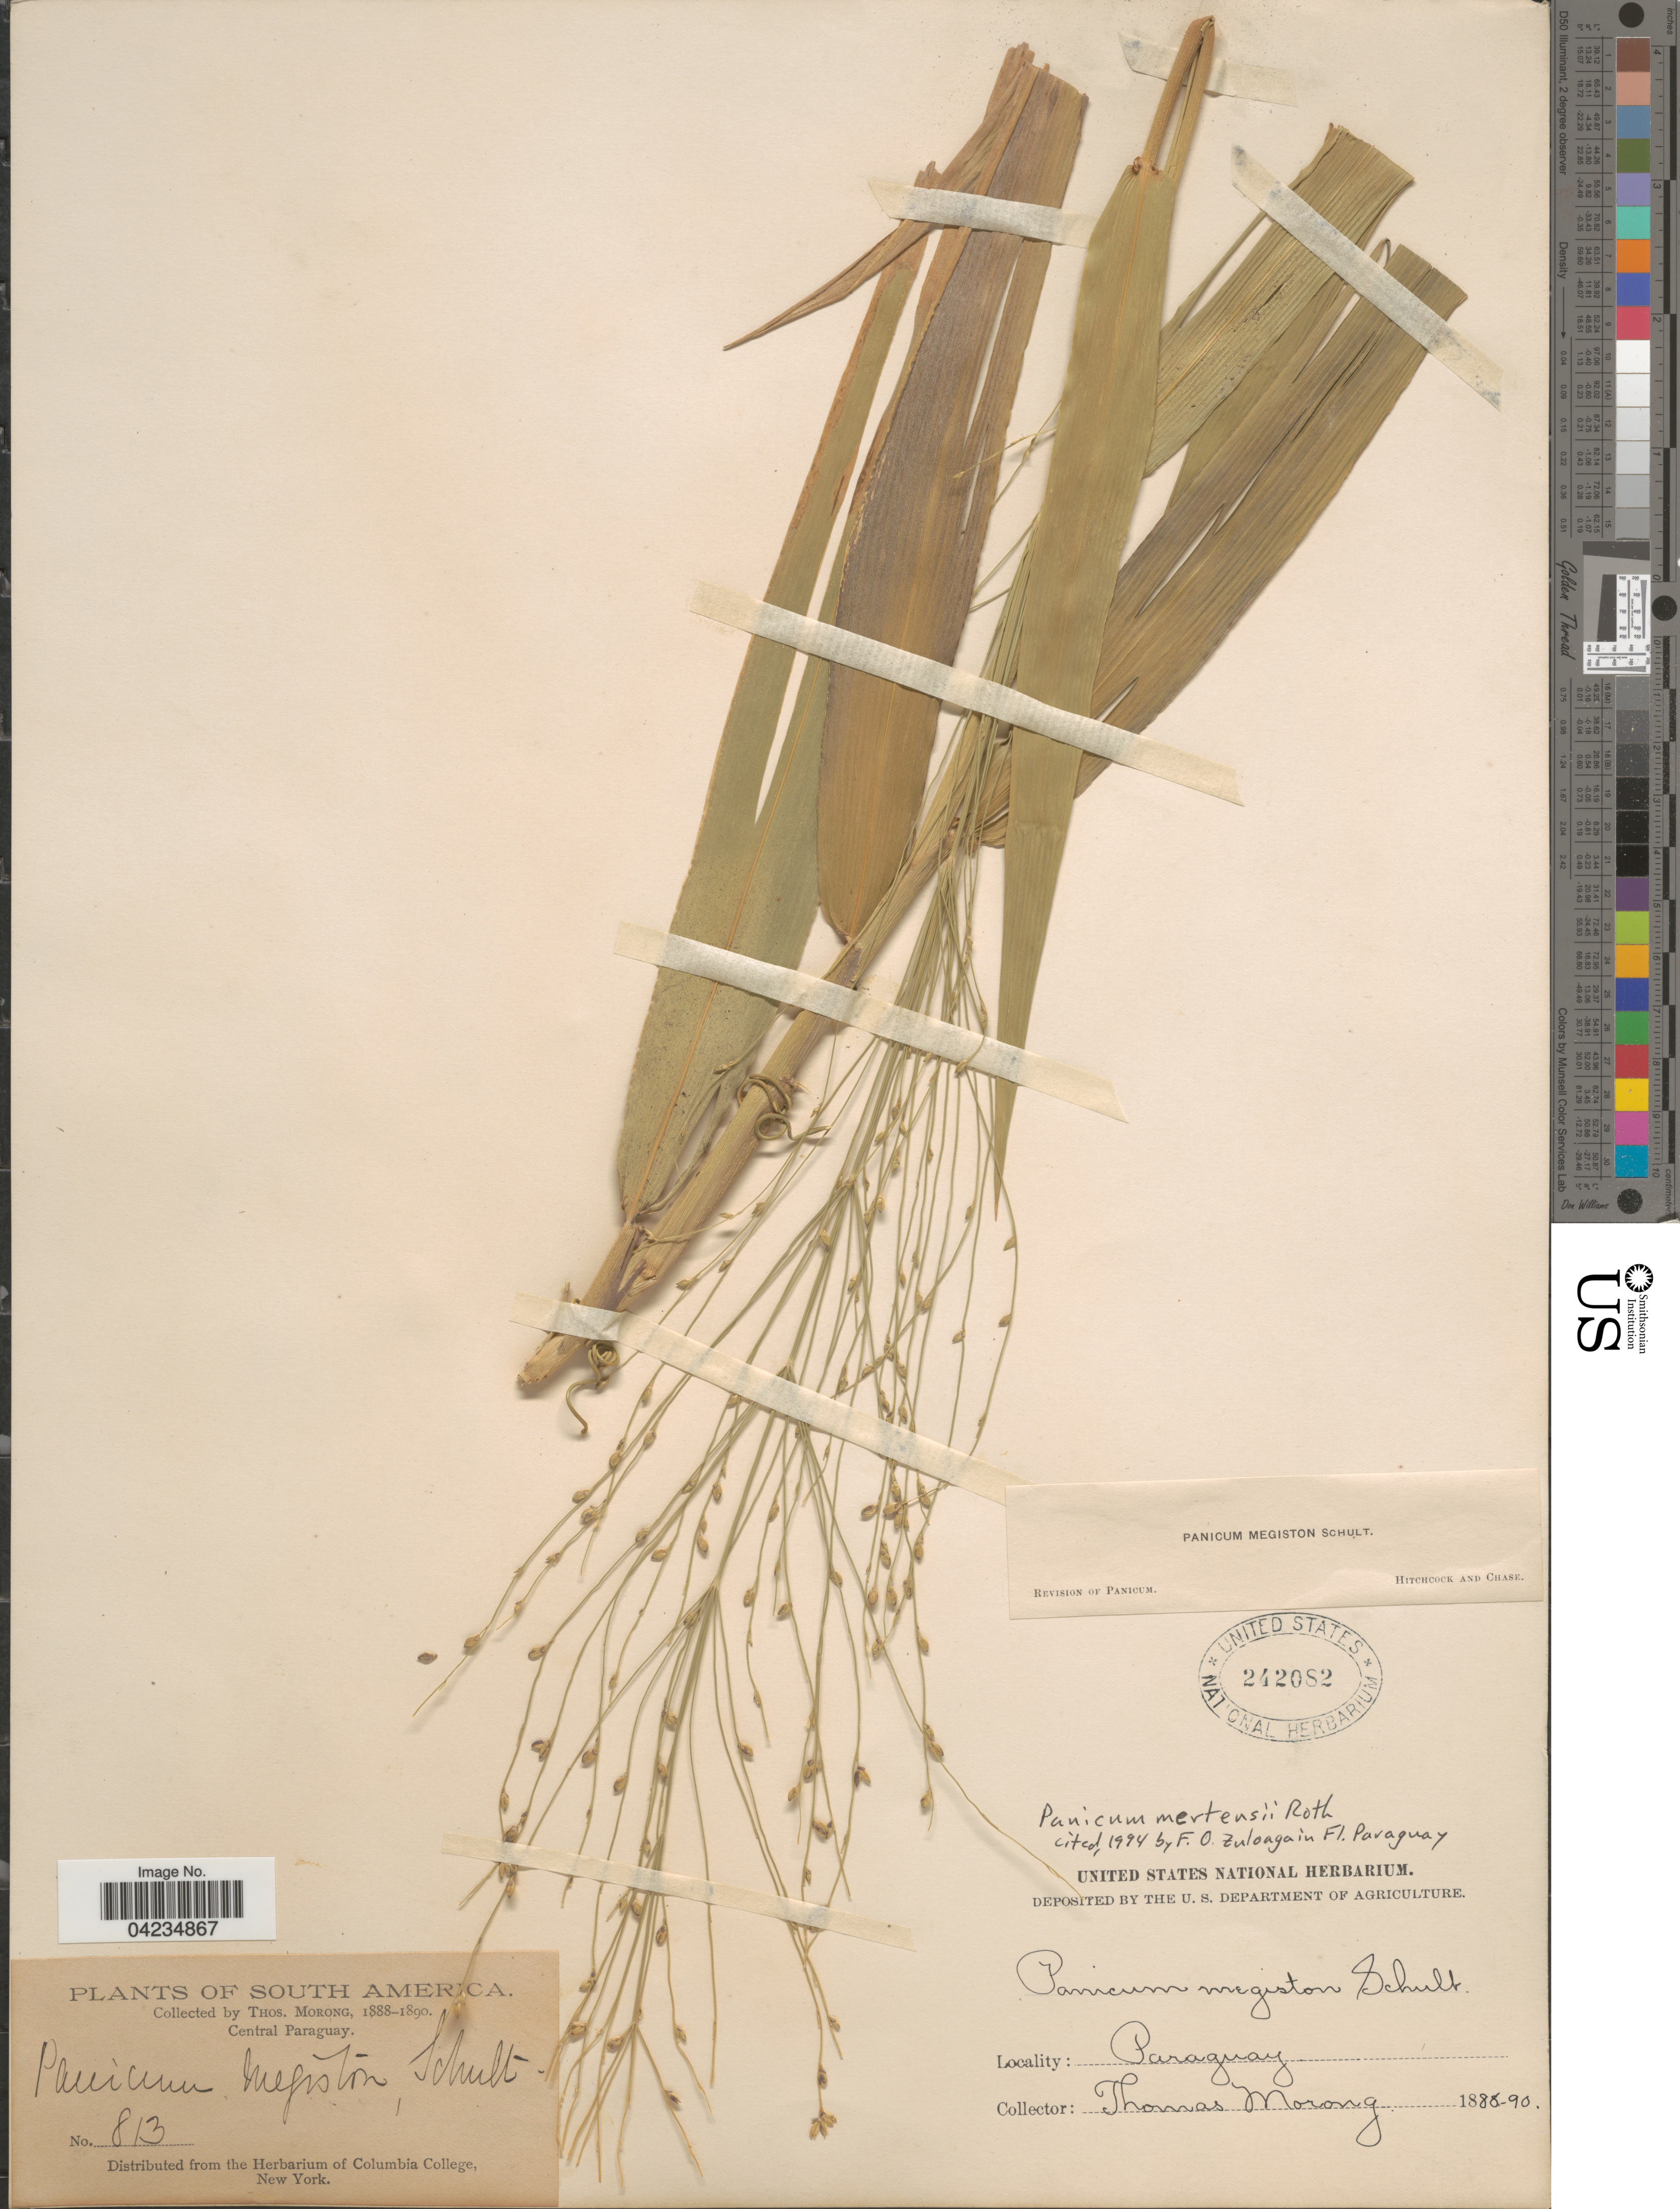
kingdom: Plantae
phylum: Tracheophyta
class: Liliopsida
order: Poales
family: Poaceae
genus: Stephostachys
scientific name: Stephostachys mertensii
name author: (Roth) Zuloaga & Marrone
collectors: ex herb. T. Morong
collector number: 813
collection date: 1888/1890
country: Paraguay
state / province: Central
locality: Central Paraguay.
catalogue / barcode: US 242082